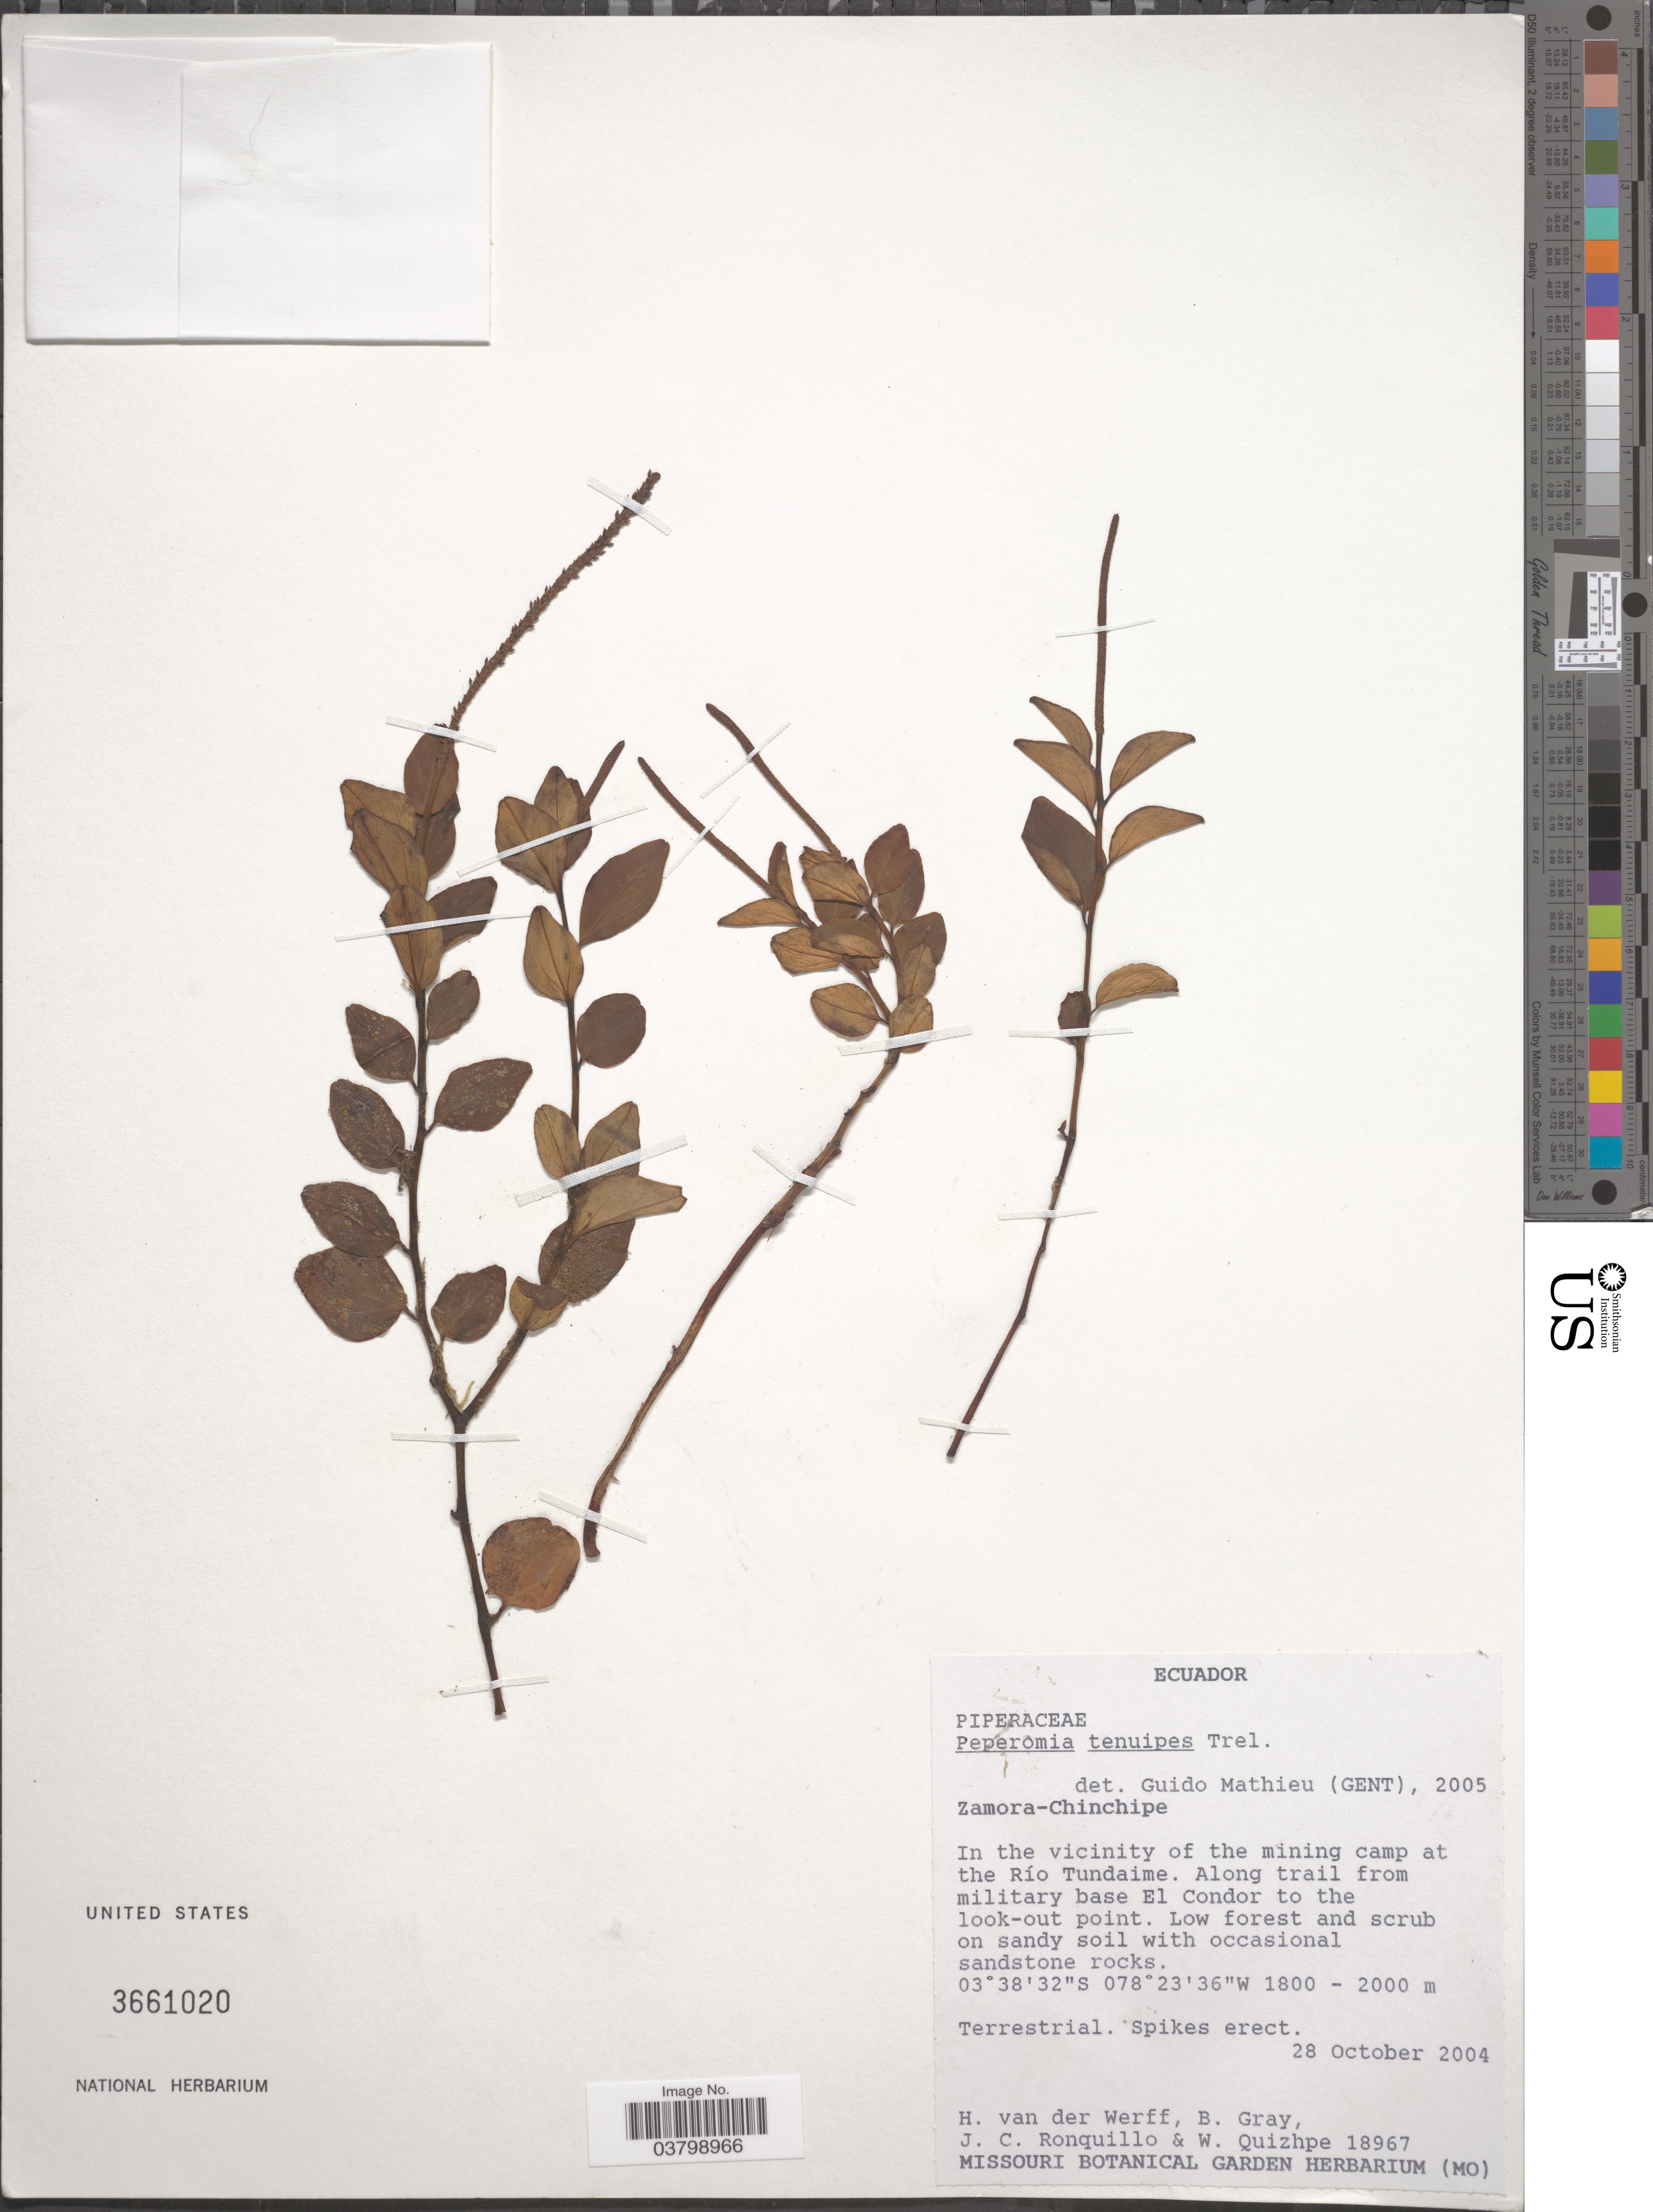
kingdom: Plantae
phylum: Tracheophyta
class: Magnoliopsida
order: Piperales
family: Piperaceae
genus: Peperomia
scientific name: Peperomia tyleri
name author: Trel.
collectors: H. van der Werff, B. Gray, J. Ronquillo & W. Quizhpe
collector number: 18967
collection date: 2004-10-28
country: Ecuador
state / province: Zamora-Chinchipe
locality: In the vicinity of the mining camp at the Río Tundaime. Along trail from military base El Condor to the look-out point.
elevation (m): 1800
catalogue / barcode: US 3661020